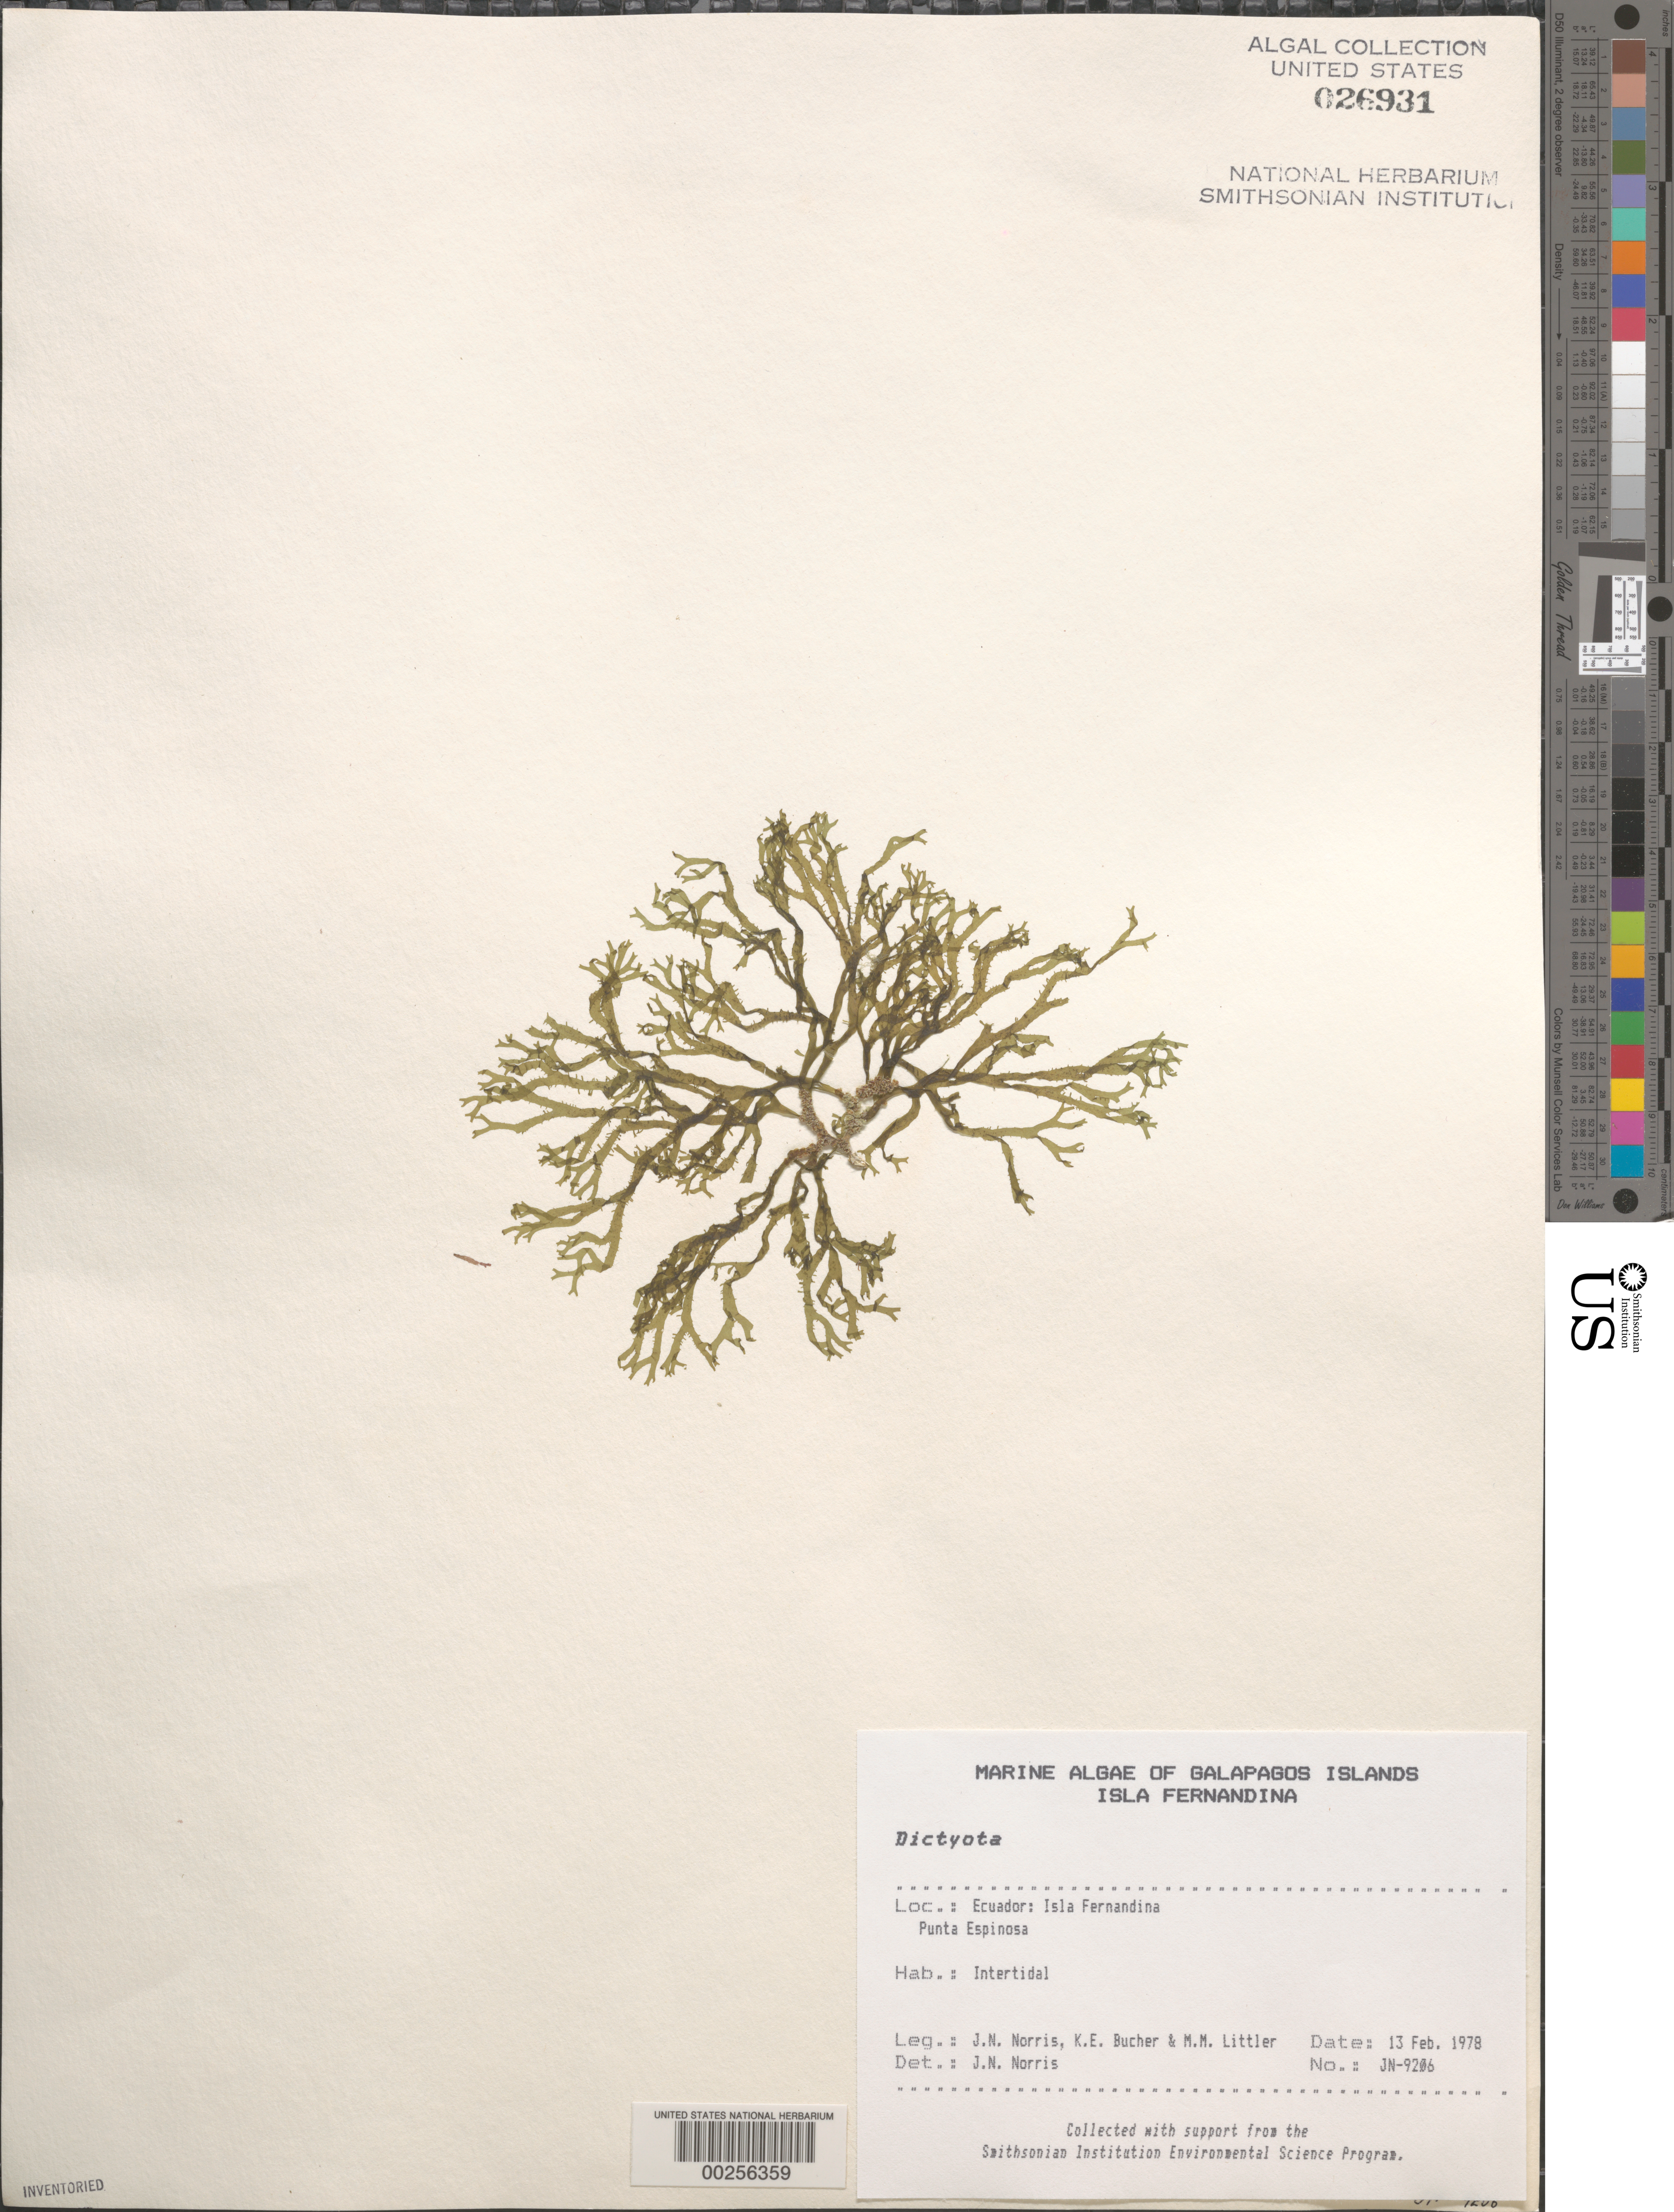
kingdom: Chromista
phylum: Ochrophyta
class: Phaeophyceae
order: Dictyotales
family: Dictyotaceae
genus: Dictyota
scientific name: Dictyota sp.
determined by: Norris, James N.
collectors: J. N. Norris, K. E. Bucher & M. M. Littler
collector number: JN-9206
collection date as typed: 13 Feb 1978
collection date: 1978-02-13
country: Ecuador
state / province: Colón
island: Fernandina [Narborough]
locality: Punta Espinosa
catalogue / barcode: US 26931